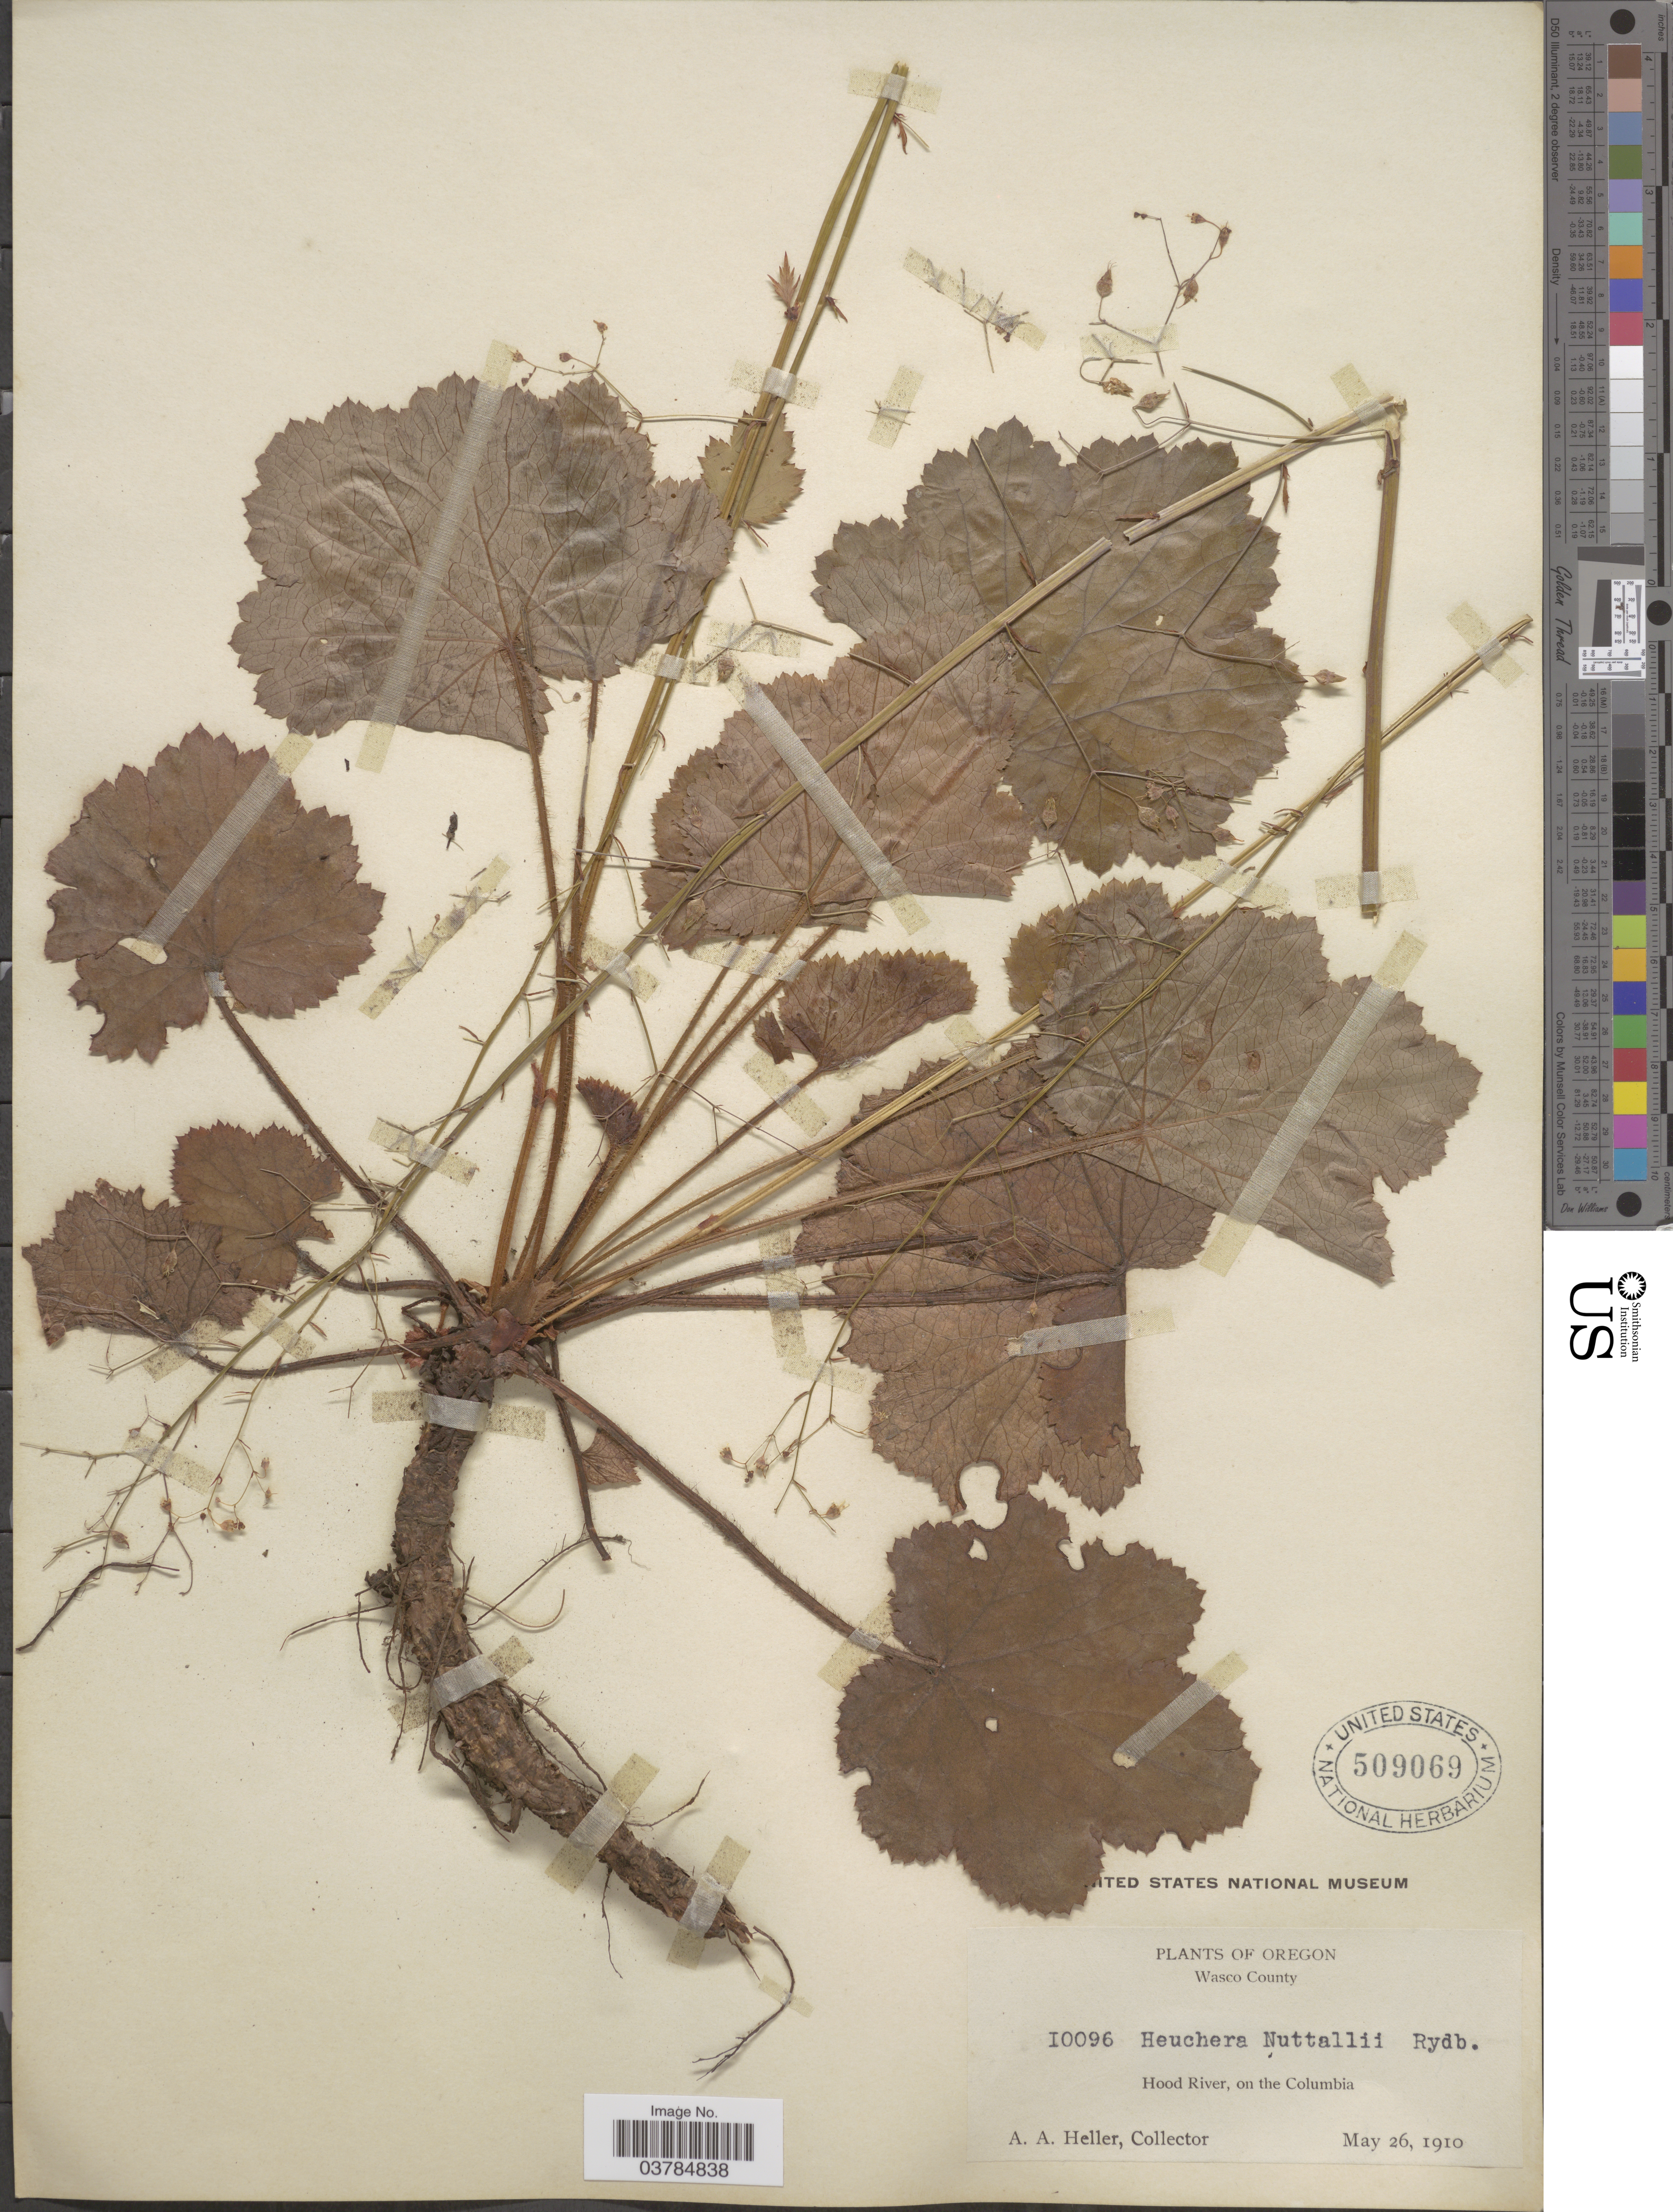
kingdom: Plantae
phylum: Tracheophyta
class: Magnoliopsida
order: Saxifragales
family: Saxifragaceae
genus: Heuchera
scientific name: Heuchera nuttallii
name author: Rydb.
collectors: A. A. Heller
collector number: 10096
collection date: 1910-05-26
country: United States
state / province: Oregon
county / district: Wasco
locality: Wasco County. Hood river, on the Columbia.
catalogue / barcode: US 509069